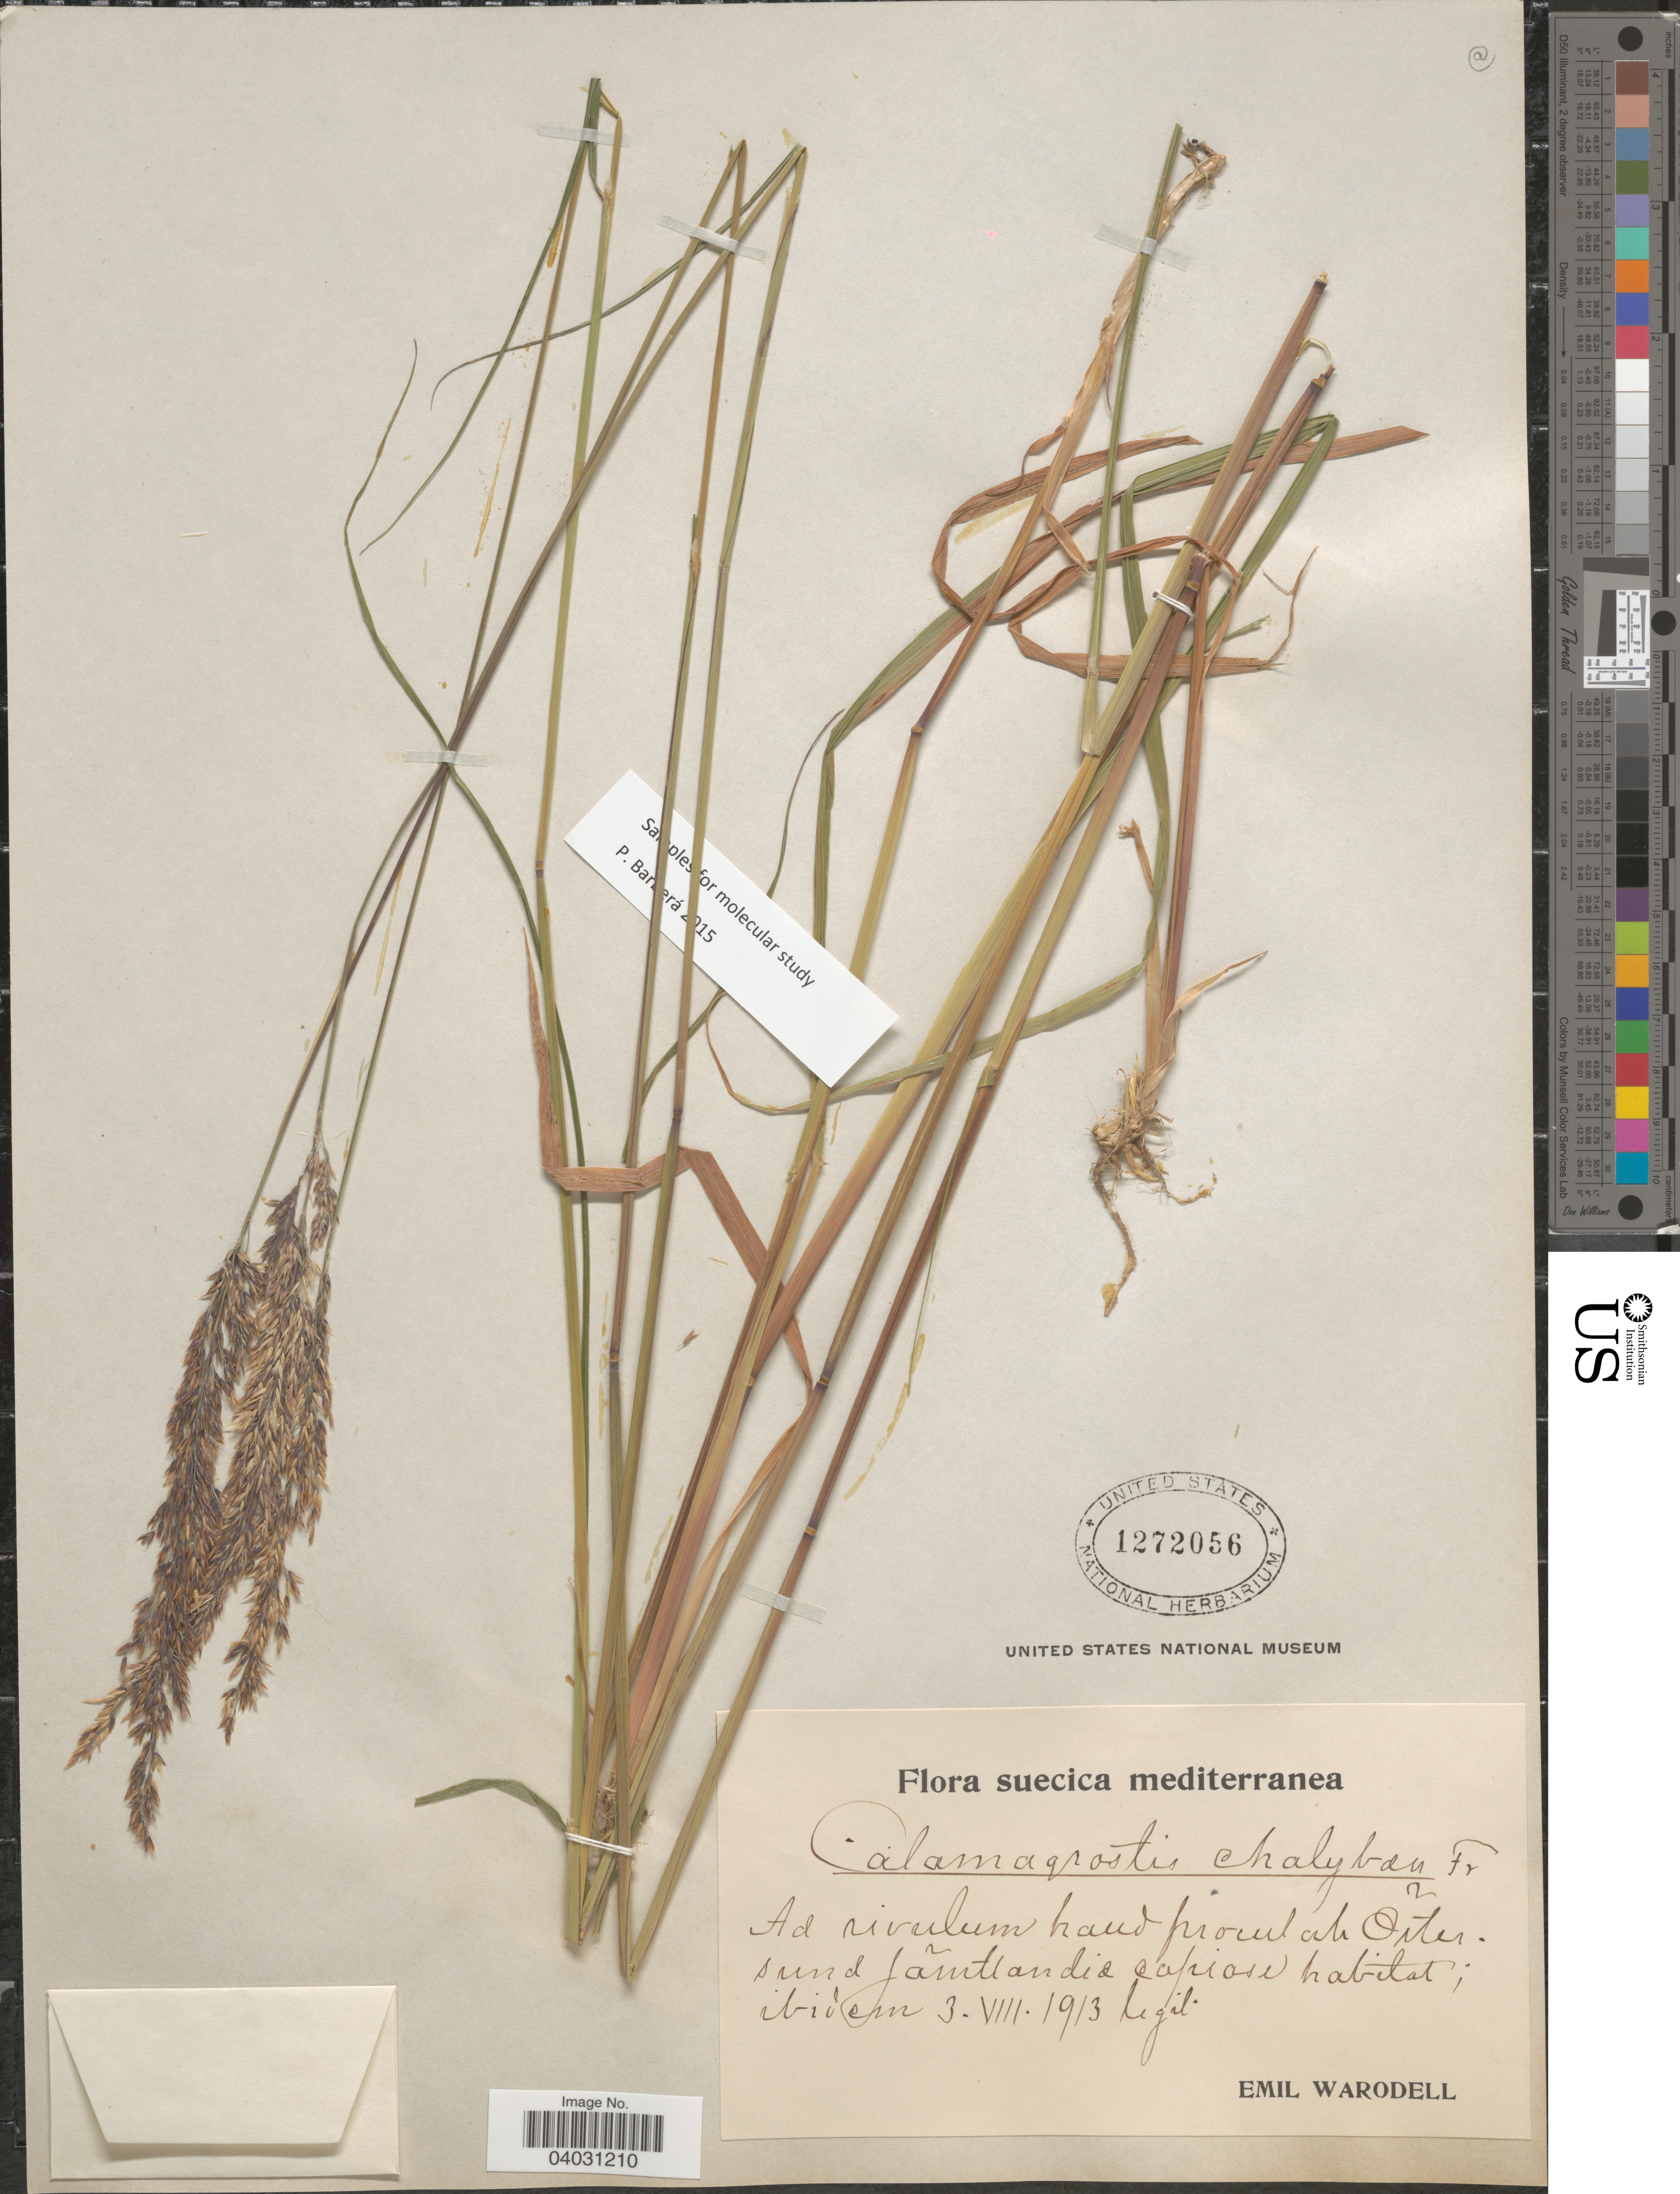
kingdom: Plantae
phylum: Tracheophyta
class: Liliopsida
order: Poales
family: Poaceae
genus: Calamagrostis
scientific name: Calamagrostis chalybaea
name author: Fr. a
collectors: E. Warodell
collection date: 1913-08-03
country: Sweden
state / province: Jämtland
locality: Suecica mediterranea. Ad rivulum haud procul ad Õstersund Jãmtlandia capiose habitat.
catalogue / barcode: US 1272056